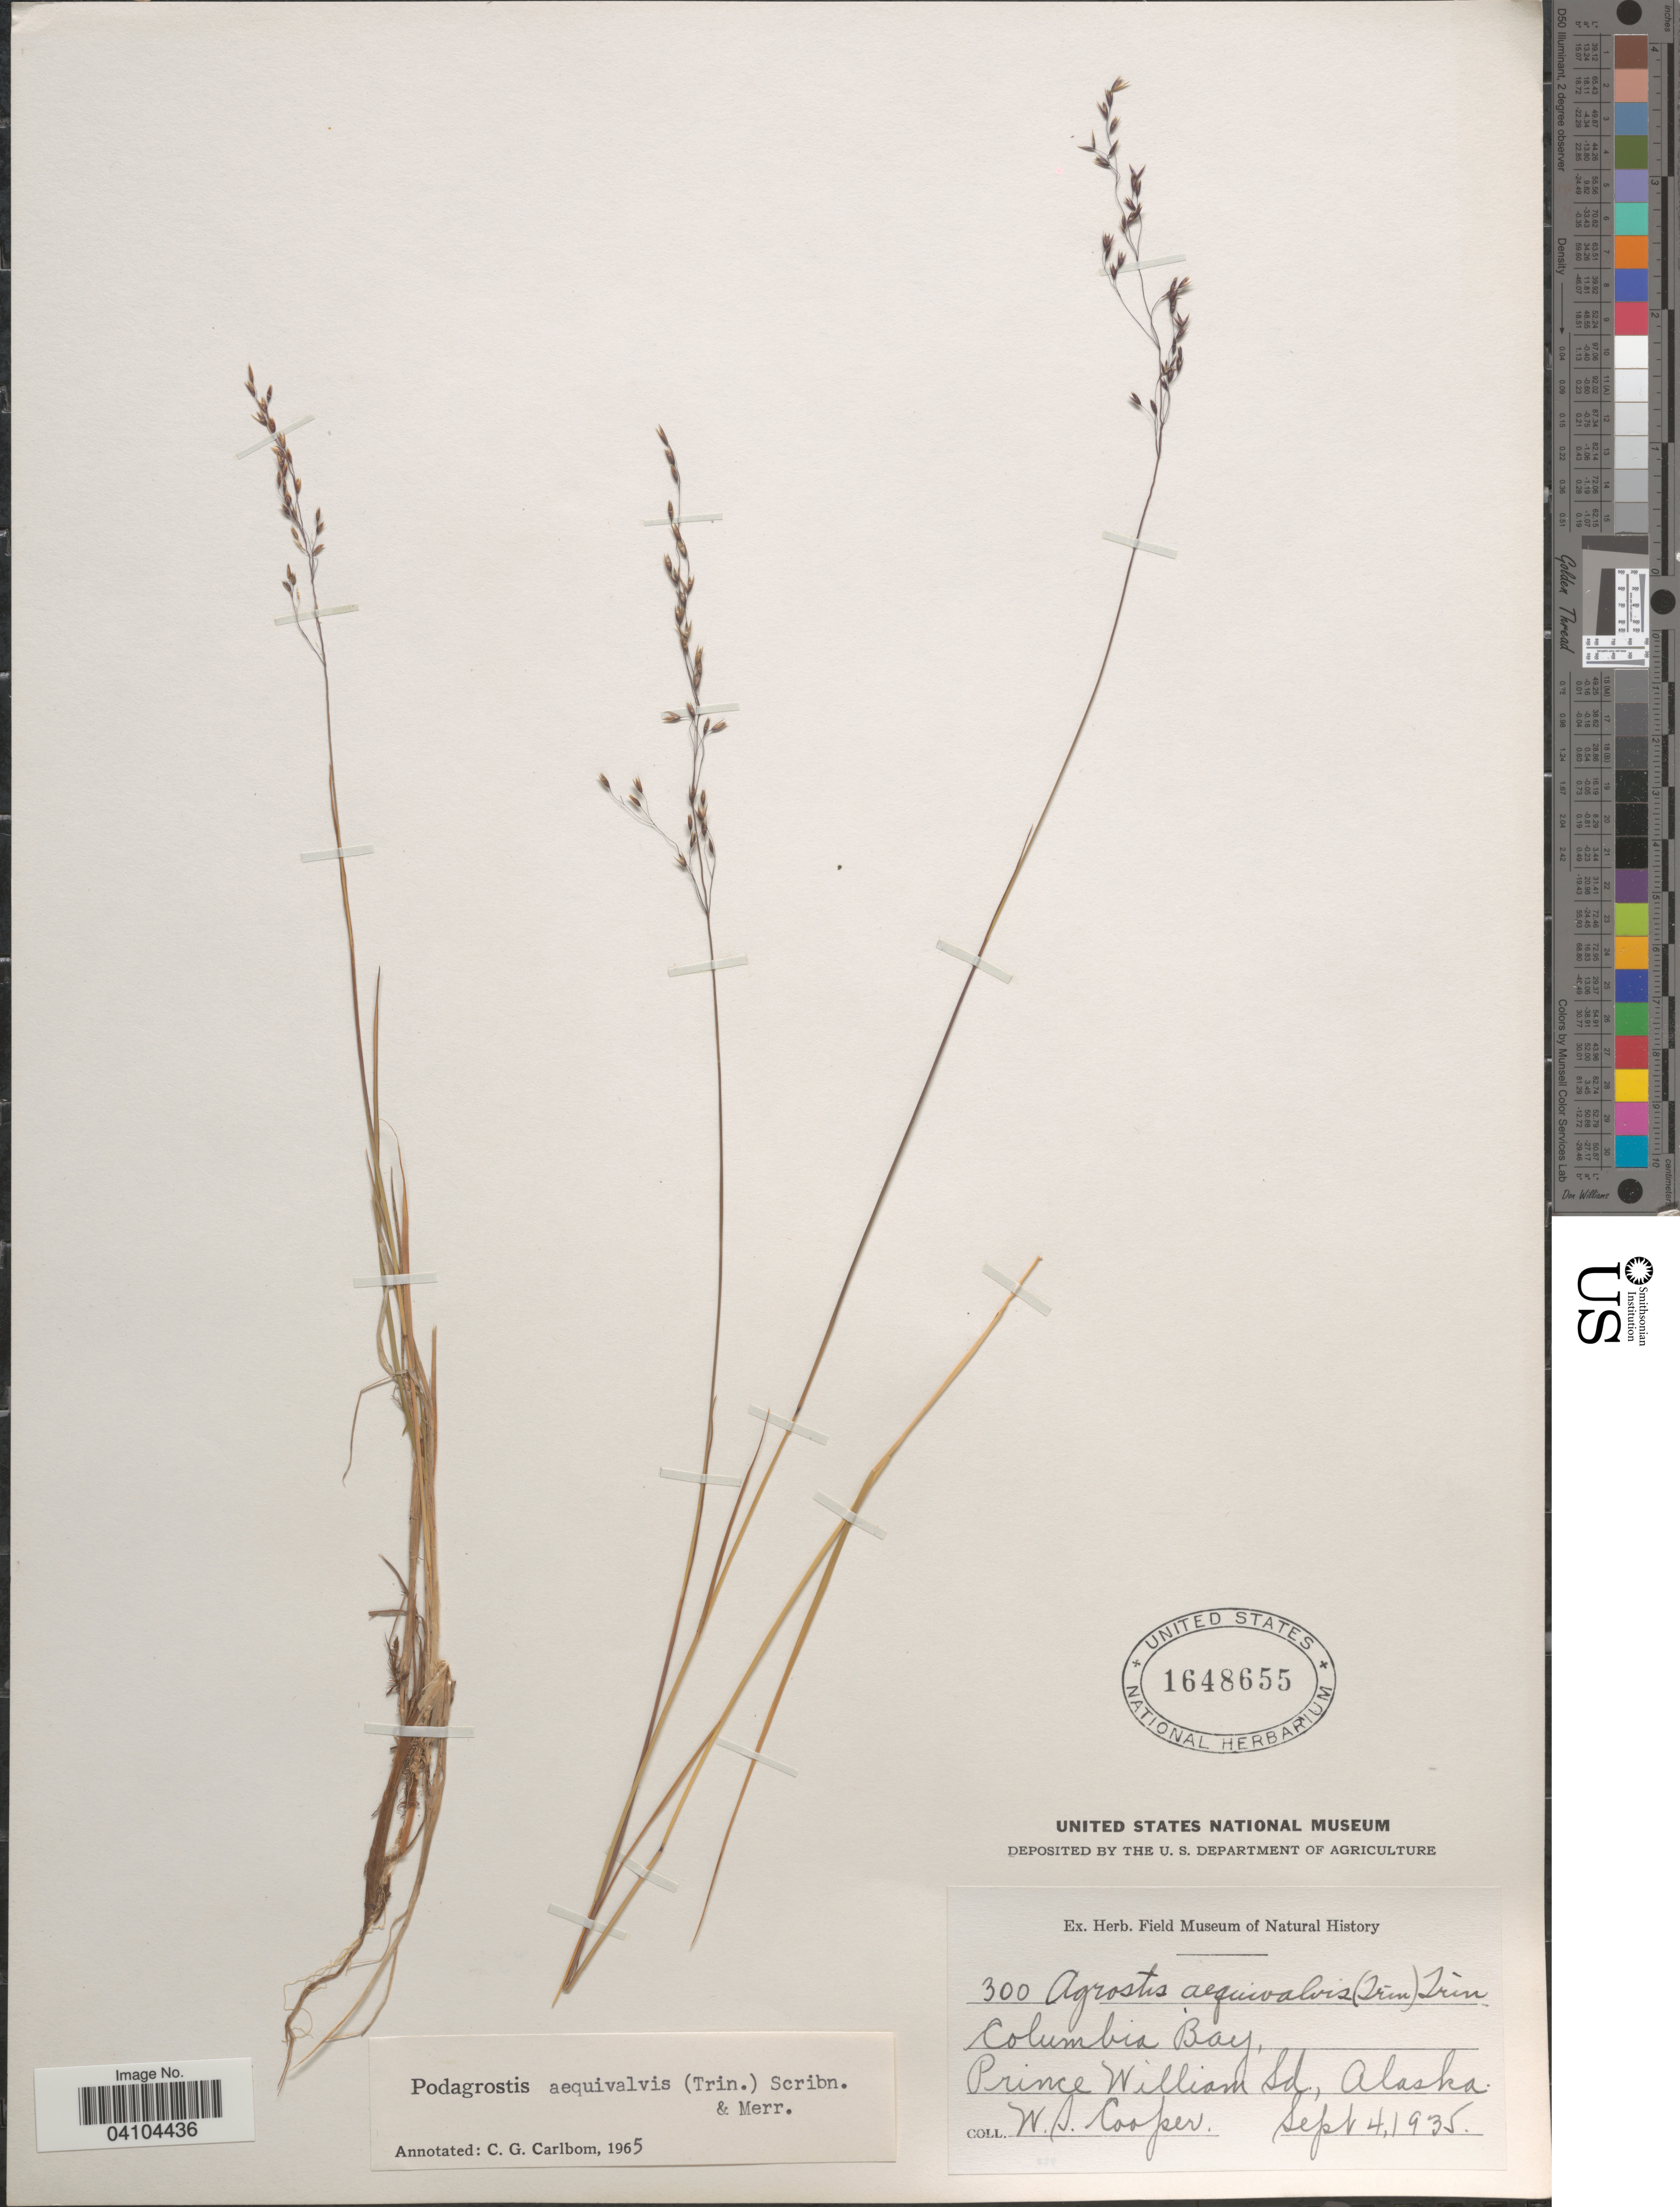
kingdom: Plantae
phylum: Tracheophyta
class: Liliopsida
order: Poales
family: Poaceae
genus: Podagrostis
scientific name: Podagrostis aequivalvis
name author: (Trin.) Scribn. & Merr.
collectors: W. Cooper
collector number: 300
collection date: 1935-09-04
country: United States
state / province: Alaska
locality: Columbia Bay, Prince William Sd.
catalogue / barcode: US 1648655